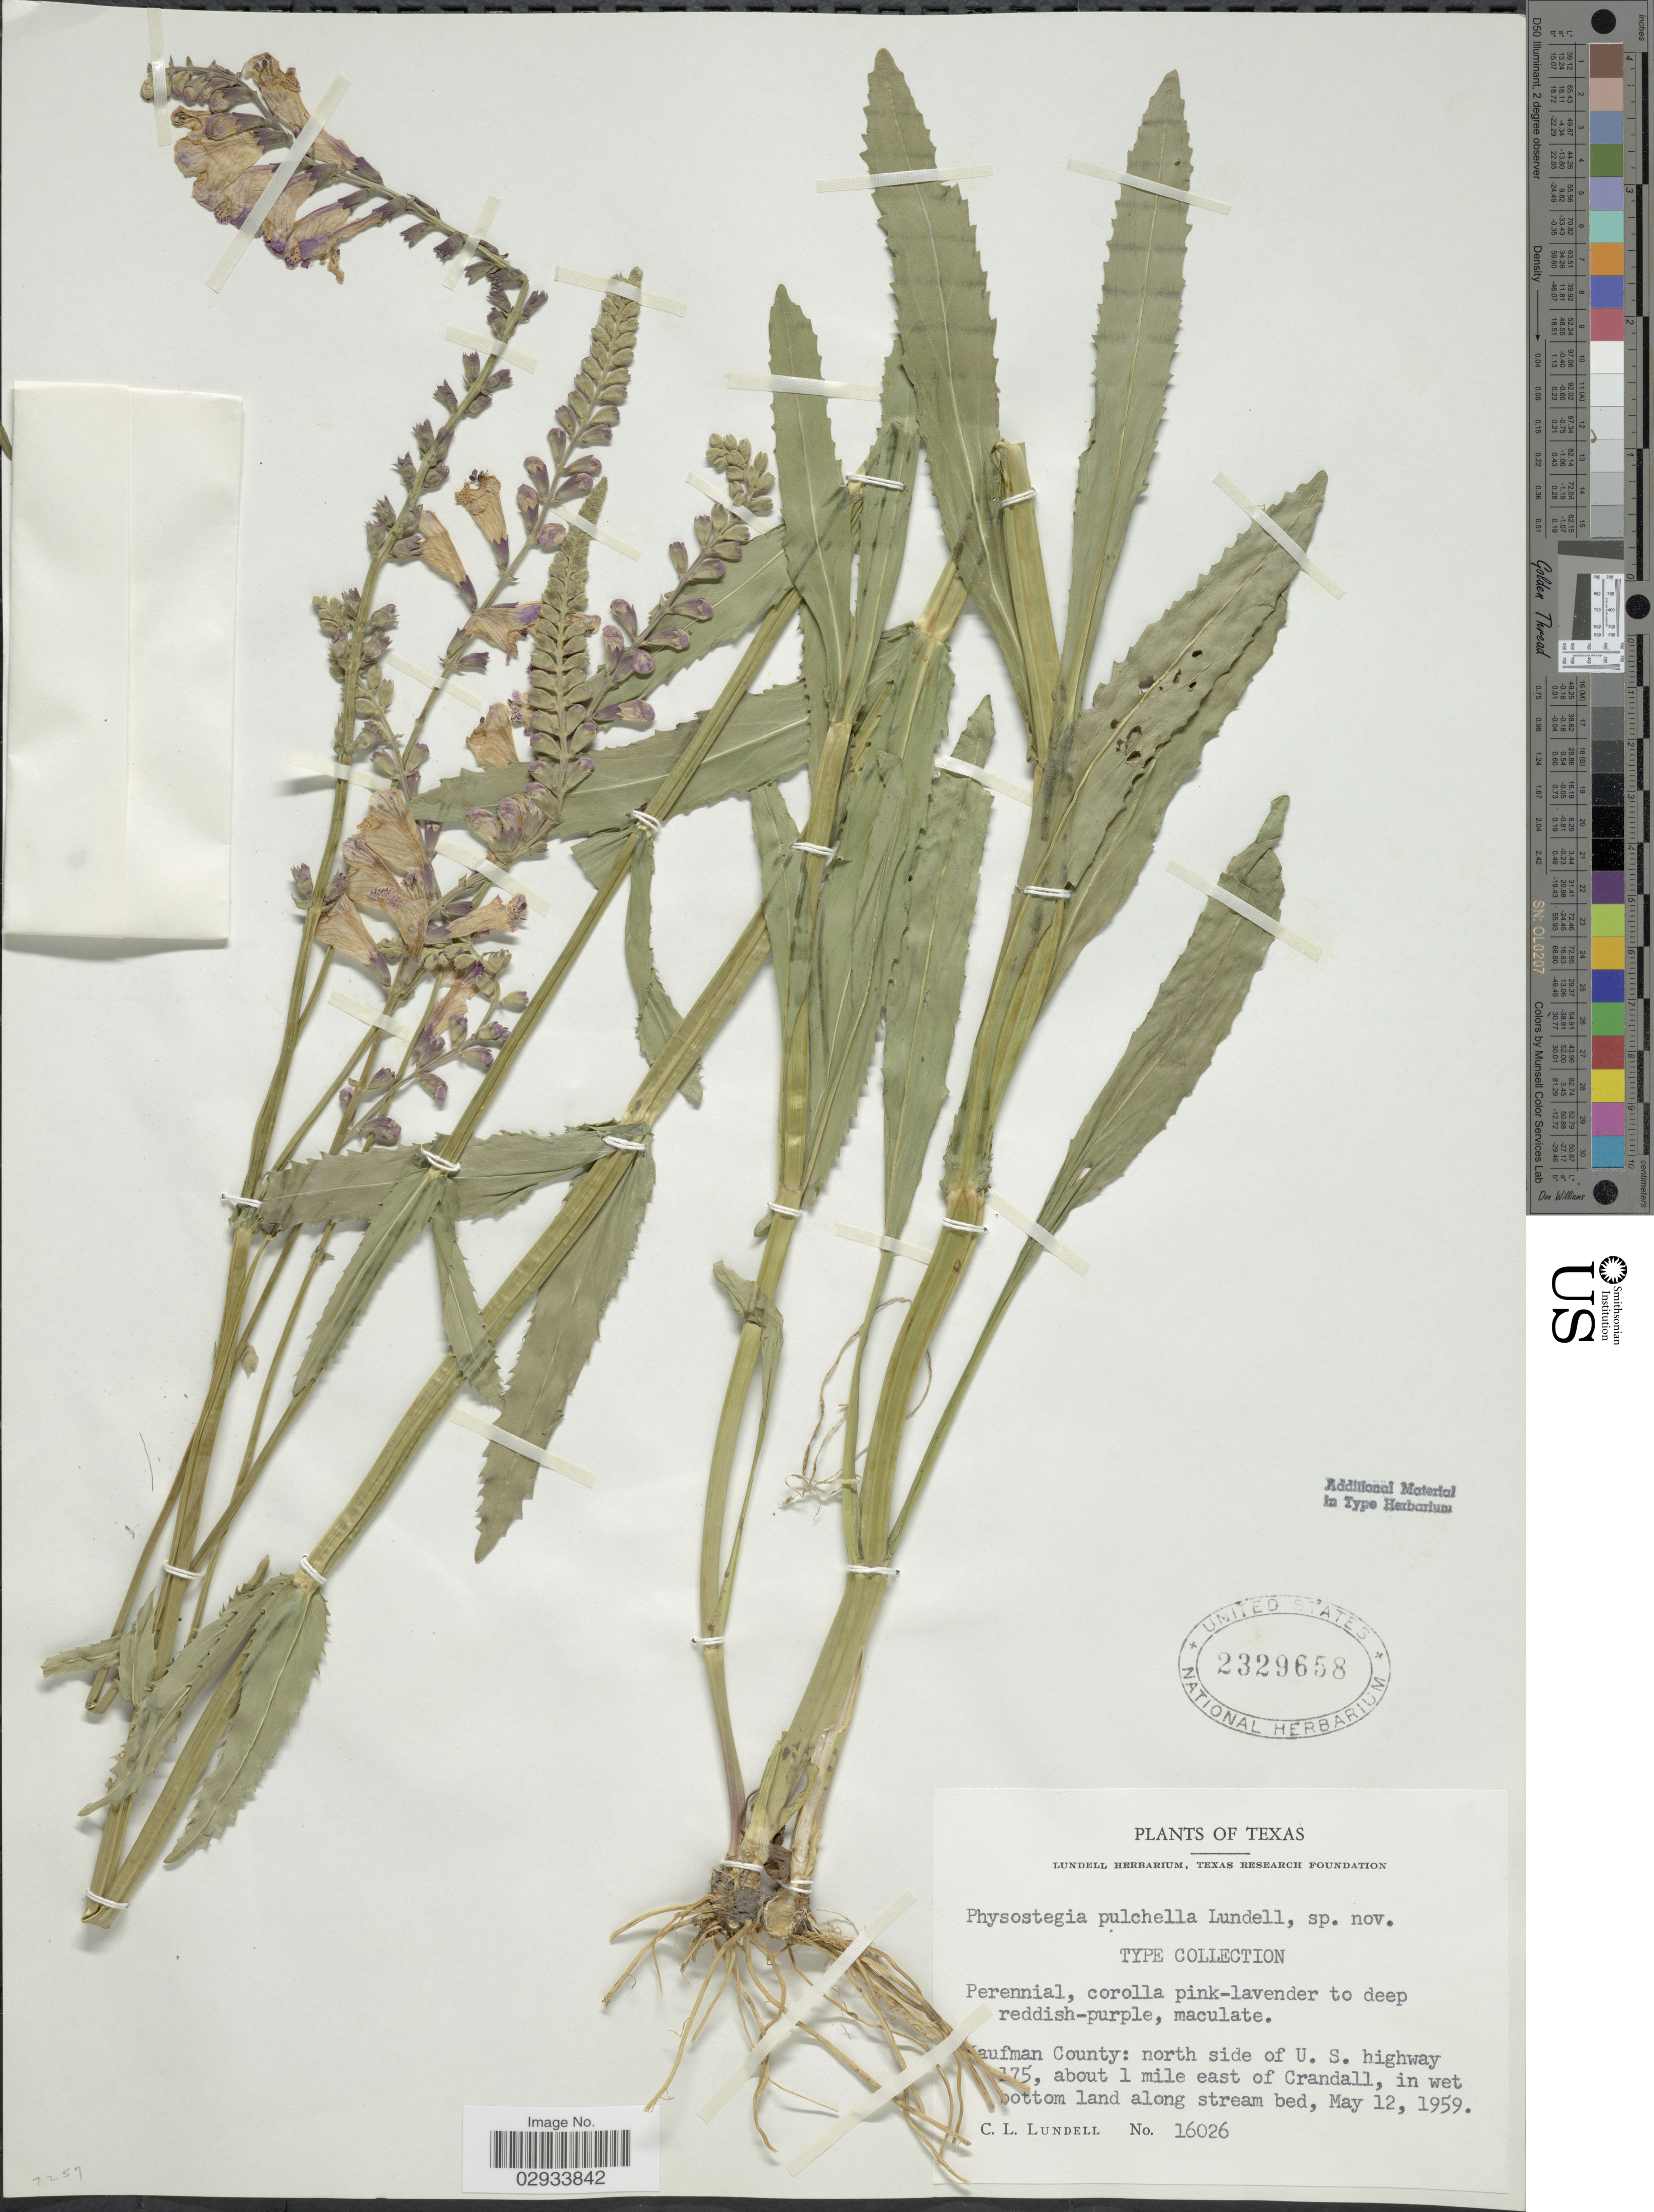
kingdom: Plantae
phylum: Tracheophyta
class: Magnoliopsida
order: Lamiales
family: Lamiaceae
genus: Physostegia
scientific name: Physostegia pulchella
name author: Lundell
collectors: C. L. Lundell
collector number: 16026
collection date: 1959-05-12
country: United States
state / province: Texas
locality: Kaufman County: north side of U. S. highway 175, about 1 mile east of Crandall, in wet bottom land along stream bed.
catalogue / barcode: US 2329658